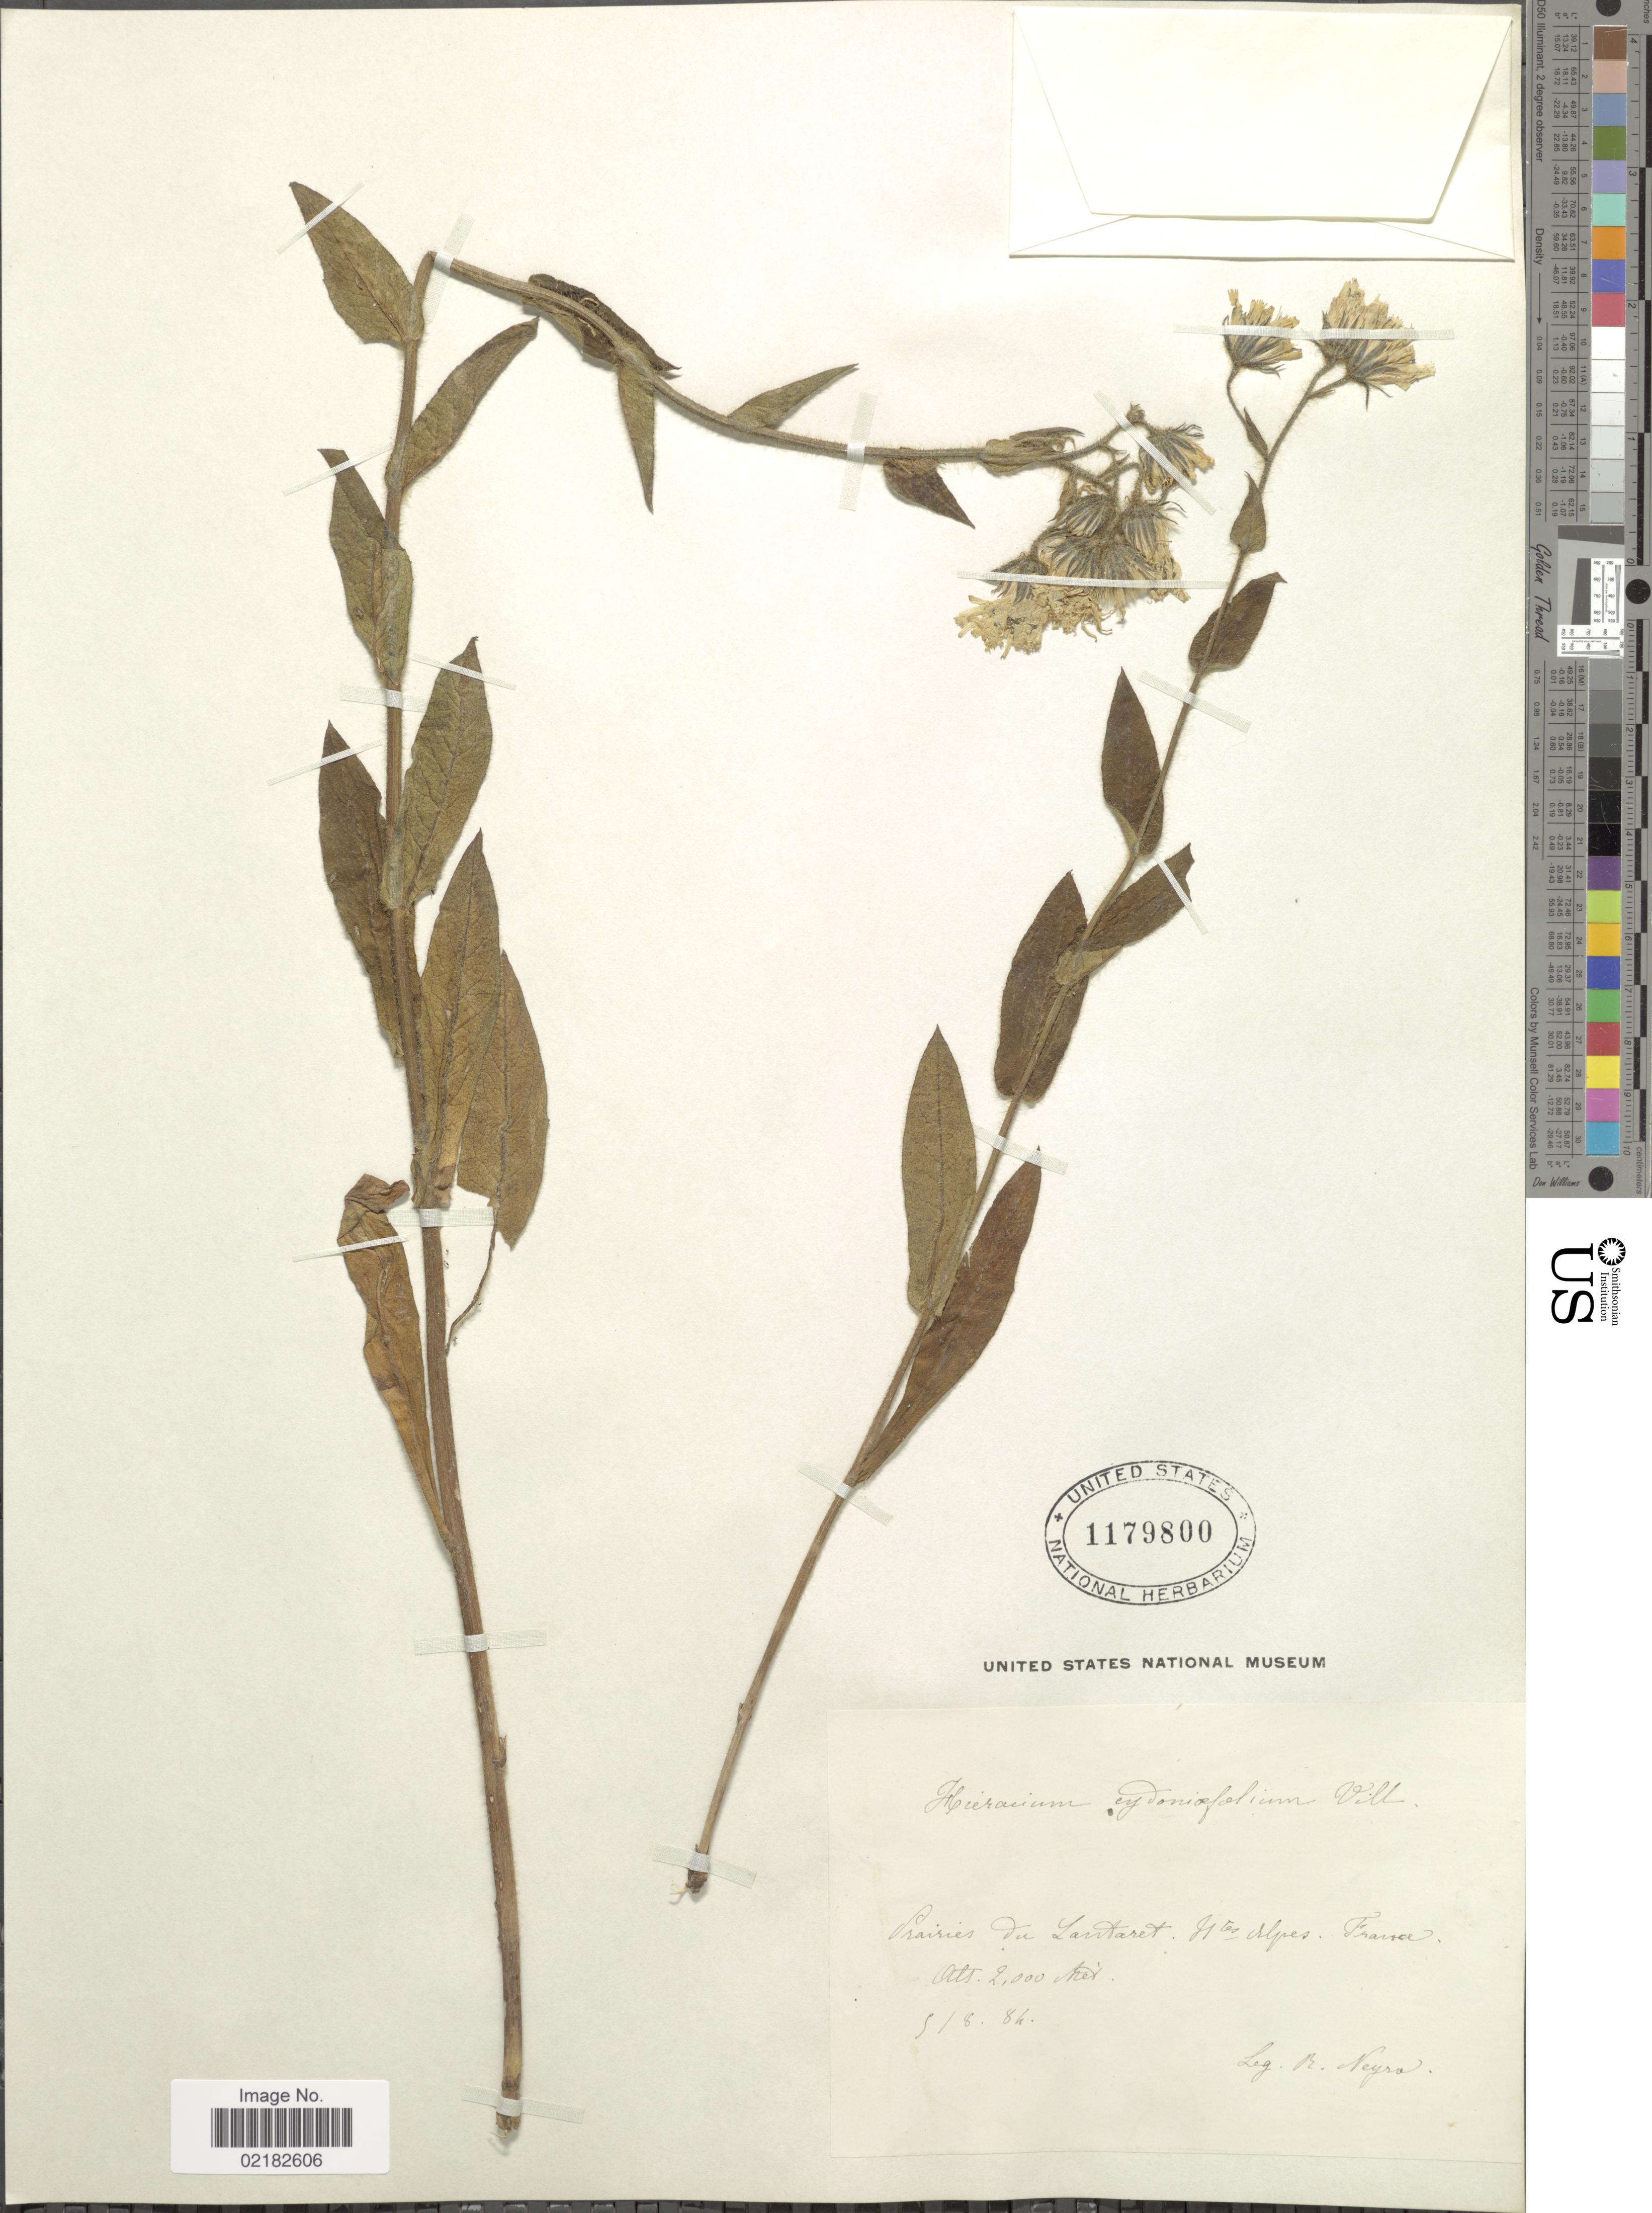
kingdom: Plantae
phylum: Tracheophyta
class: Magnoliopsida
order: Asterales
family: Asteraceae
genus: Hieracium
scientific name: Hieracium cydoniifolium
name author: Vill.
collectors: R. Neyra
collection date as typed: Transcribed d/m/y: 9/8/84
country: France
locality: Prairies du Lantaret [interpreted]. Htes-Alpes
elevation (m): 2000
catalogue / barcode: US 1179800